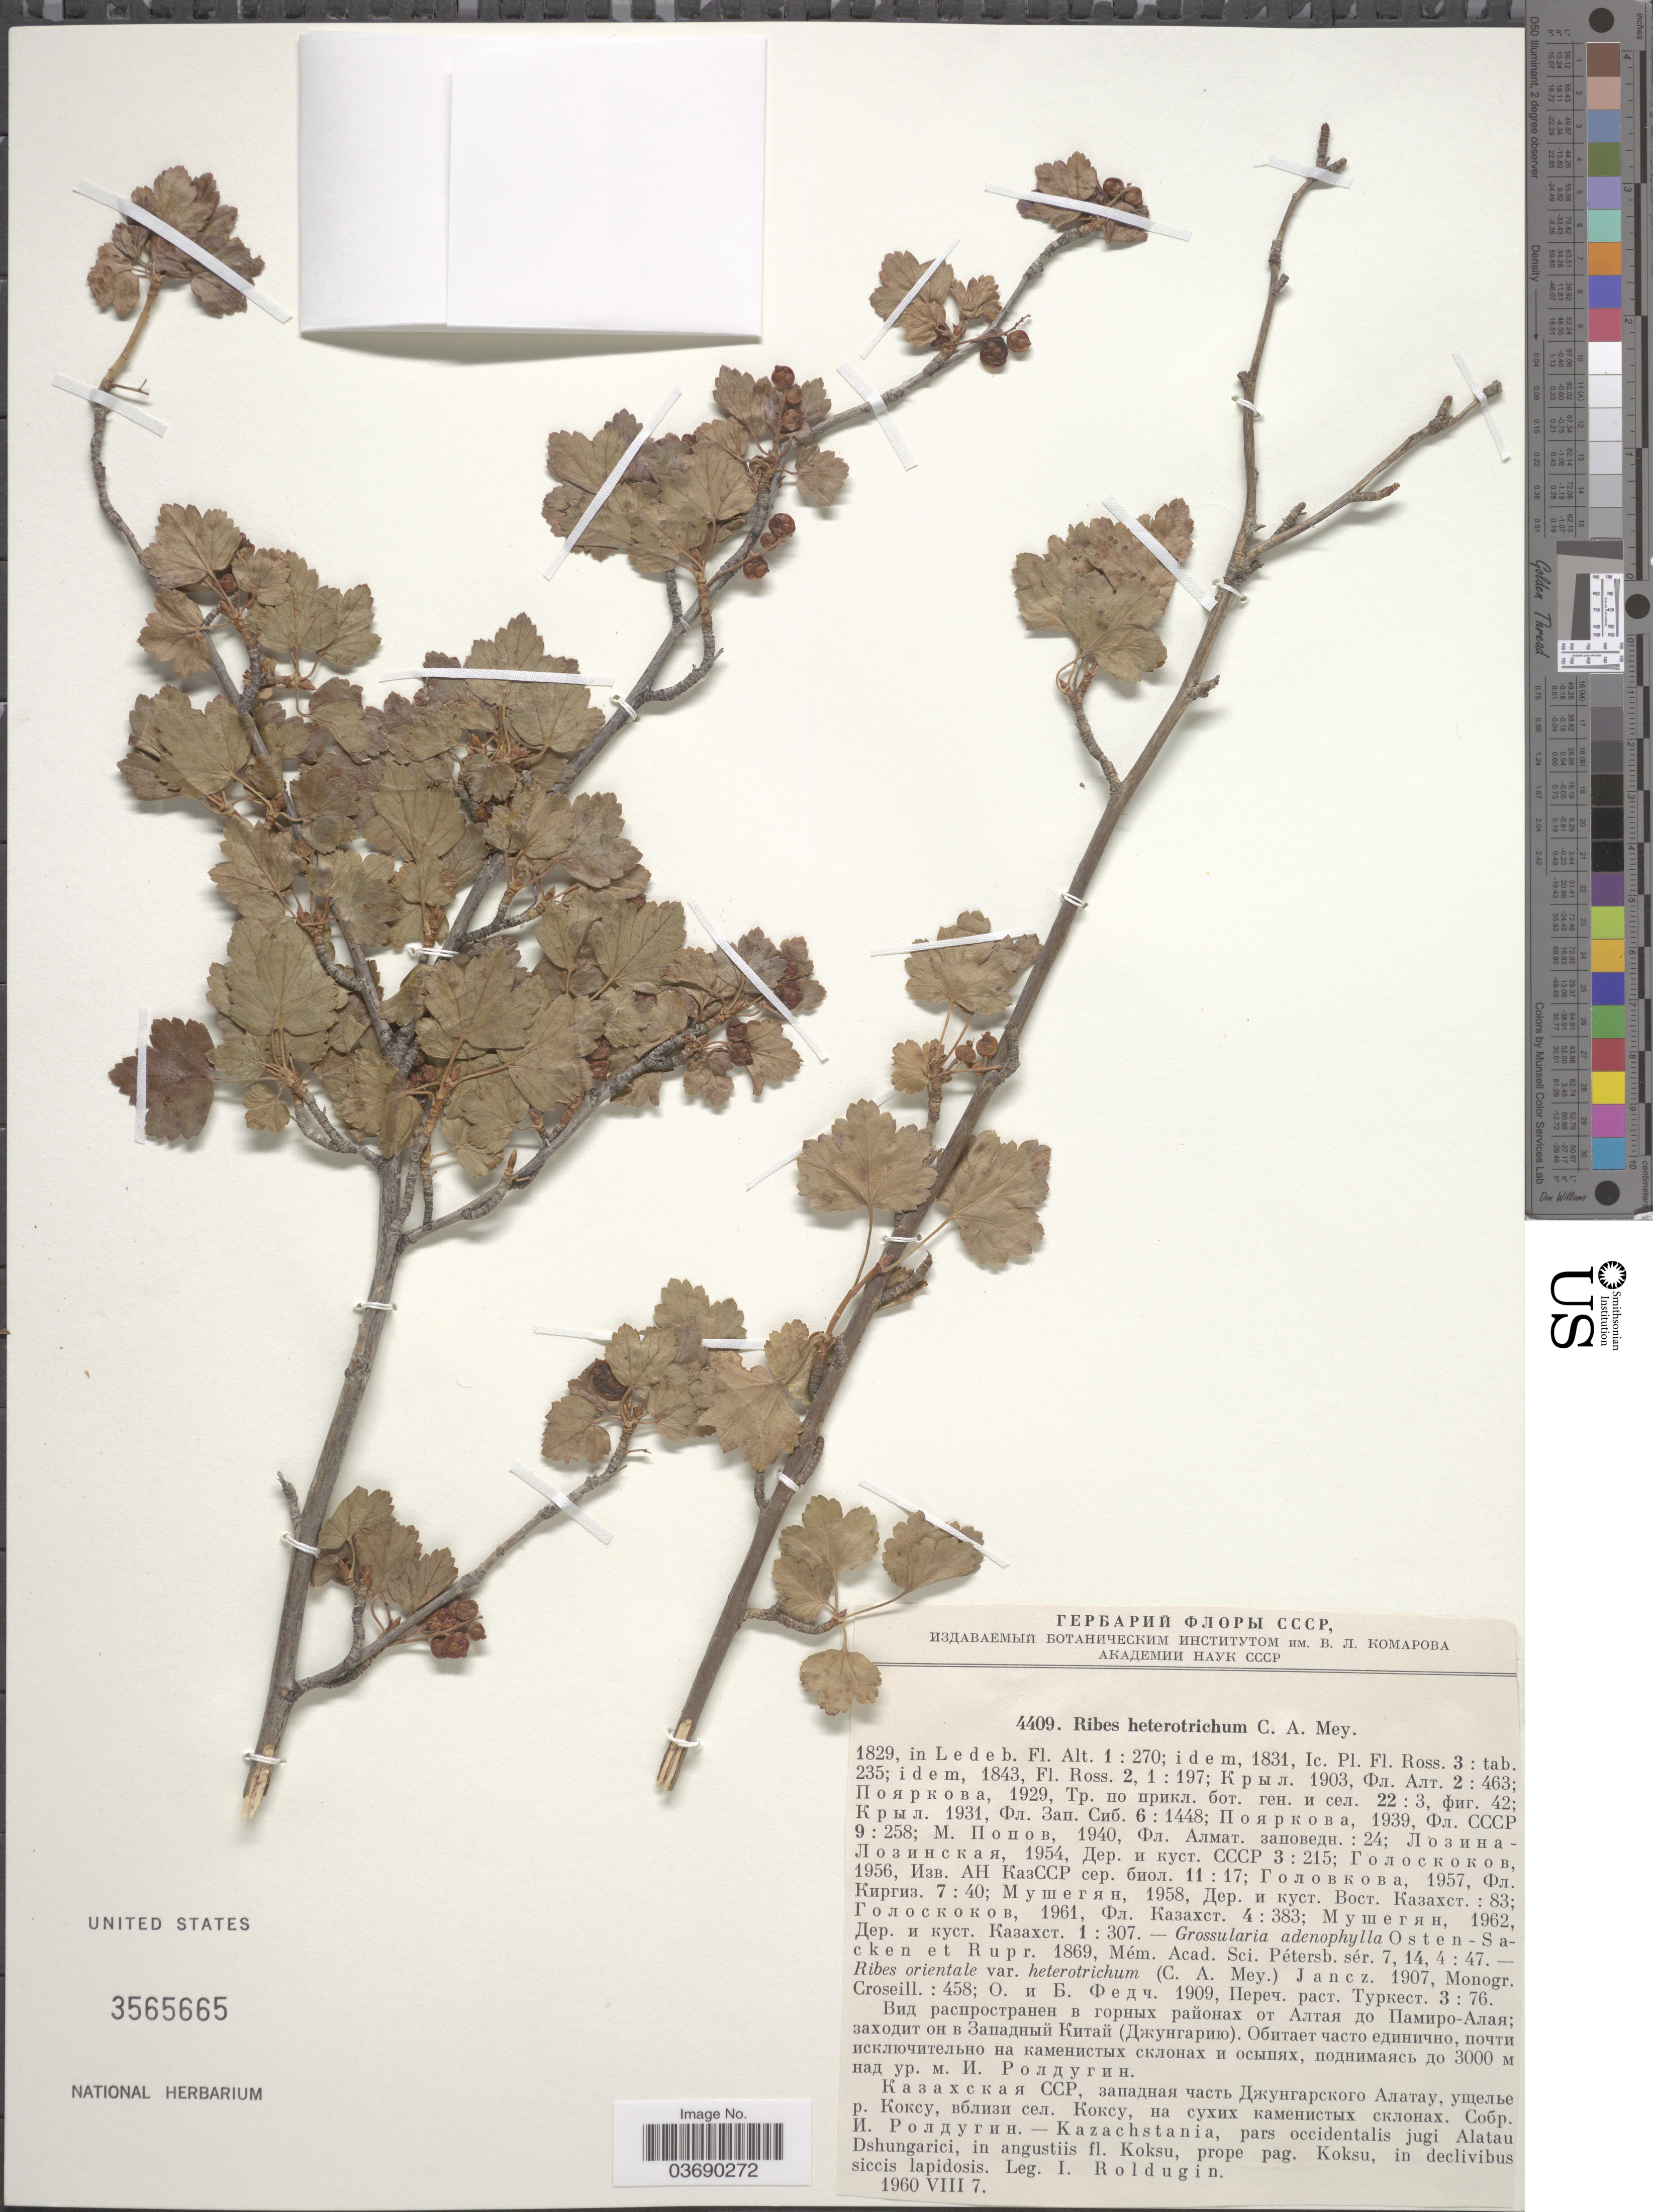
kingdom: Plantae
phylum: Tracheophyta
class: Magnoliopsida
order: Saxifragales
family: Grossulariaceae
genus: Ribes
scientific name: Ribes heterotrichum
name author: C.A. Mey.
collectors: I. Roldugin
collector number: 4409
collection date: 1960-08-07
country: Kazakhstan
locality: Kazachstania, pars occidnetalis jugi Alatau Dshungarici, in angustiis fl. Koksu, prope pag. Koksu, in declivibus siccis lapidosis.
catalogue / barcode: US 3565665